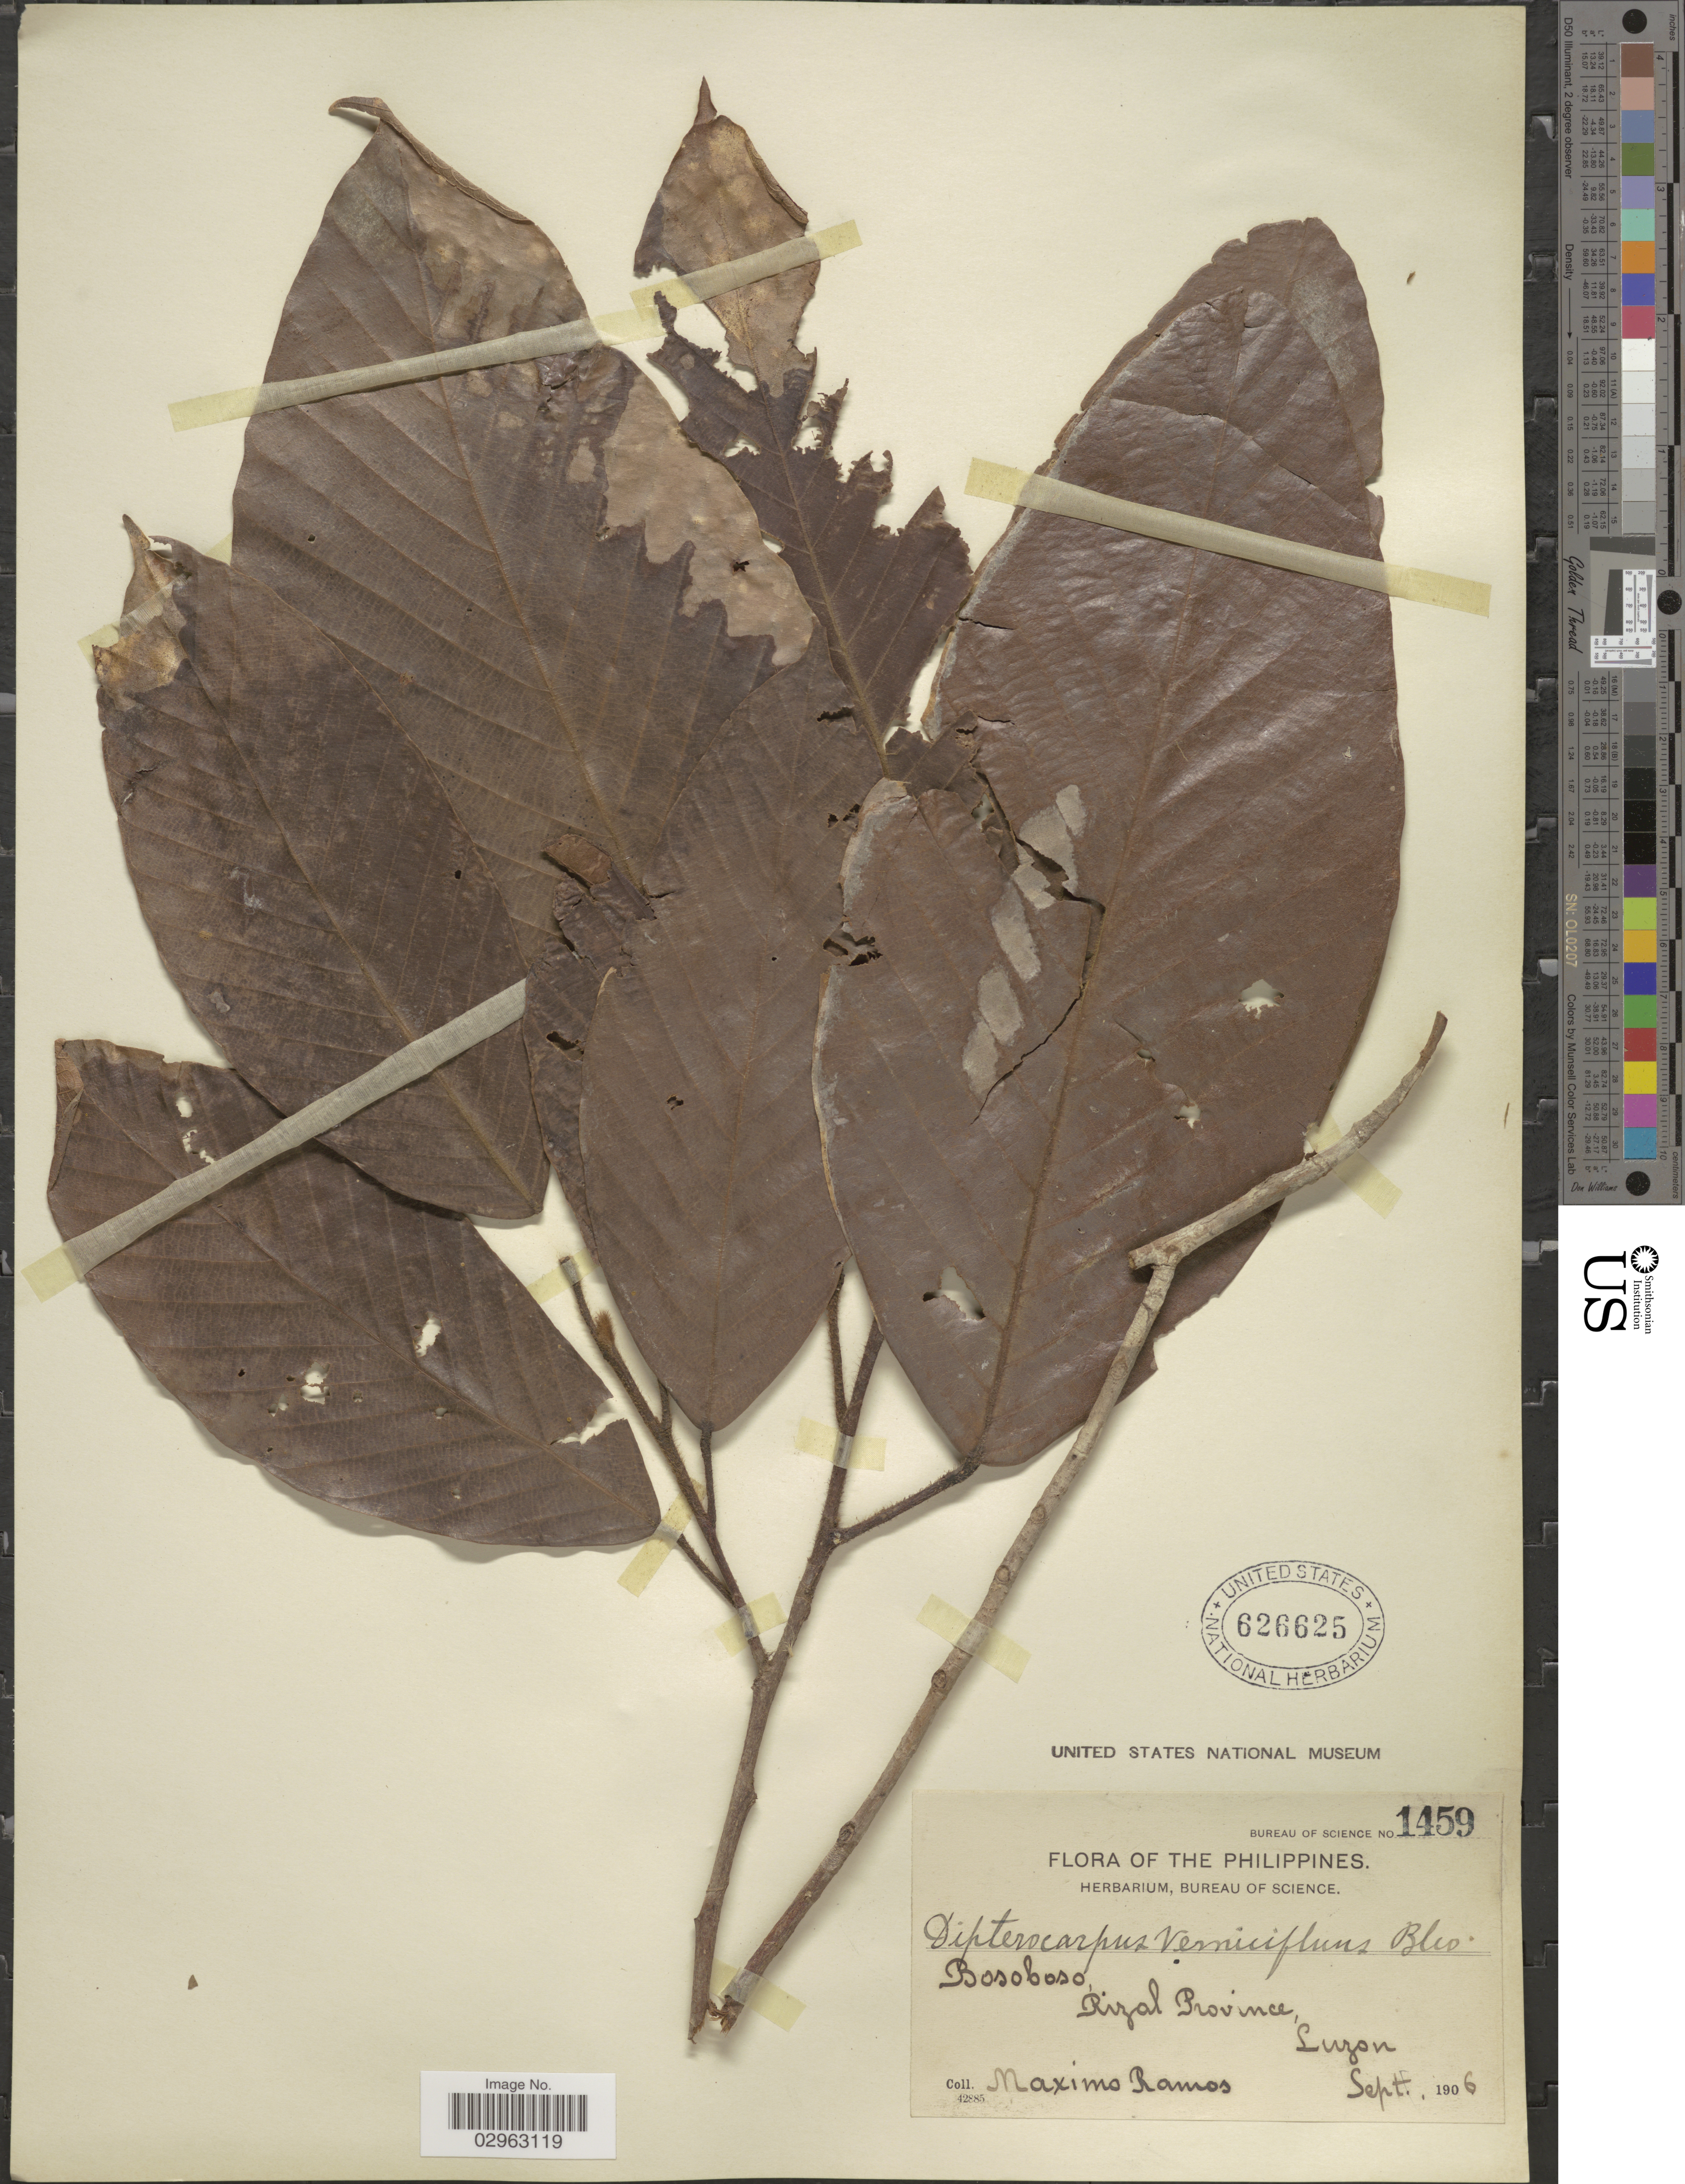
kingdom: Plantae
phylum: Tracheophyta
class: Magnoliopsida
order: Malvales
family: Dipterocarpaceae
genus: Dipterocarpus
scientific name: Dipterocarpus vernicifluus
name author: Blanco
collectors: M. Ramos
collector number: Bureau of Science 1459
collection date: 1906-09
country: Philippines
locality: Bosoboso, Rizal Province, Luzon.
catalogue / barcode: US 626625